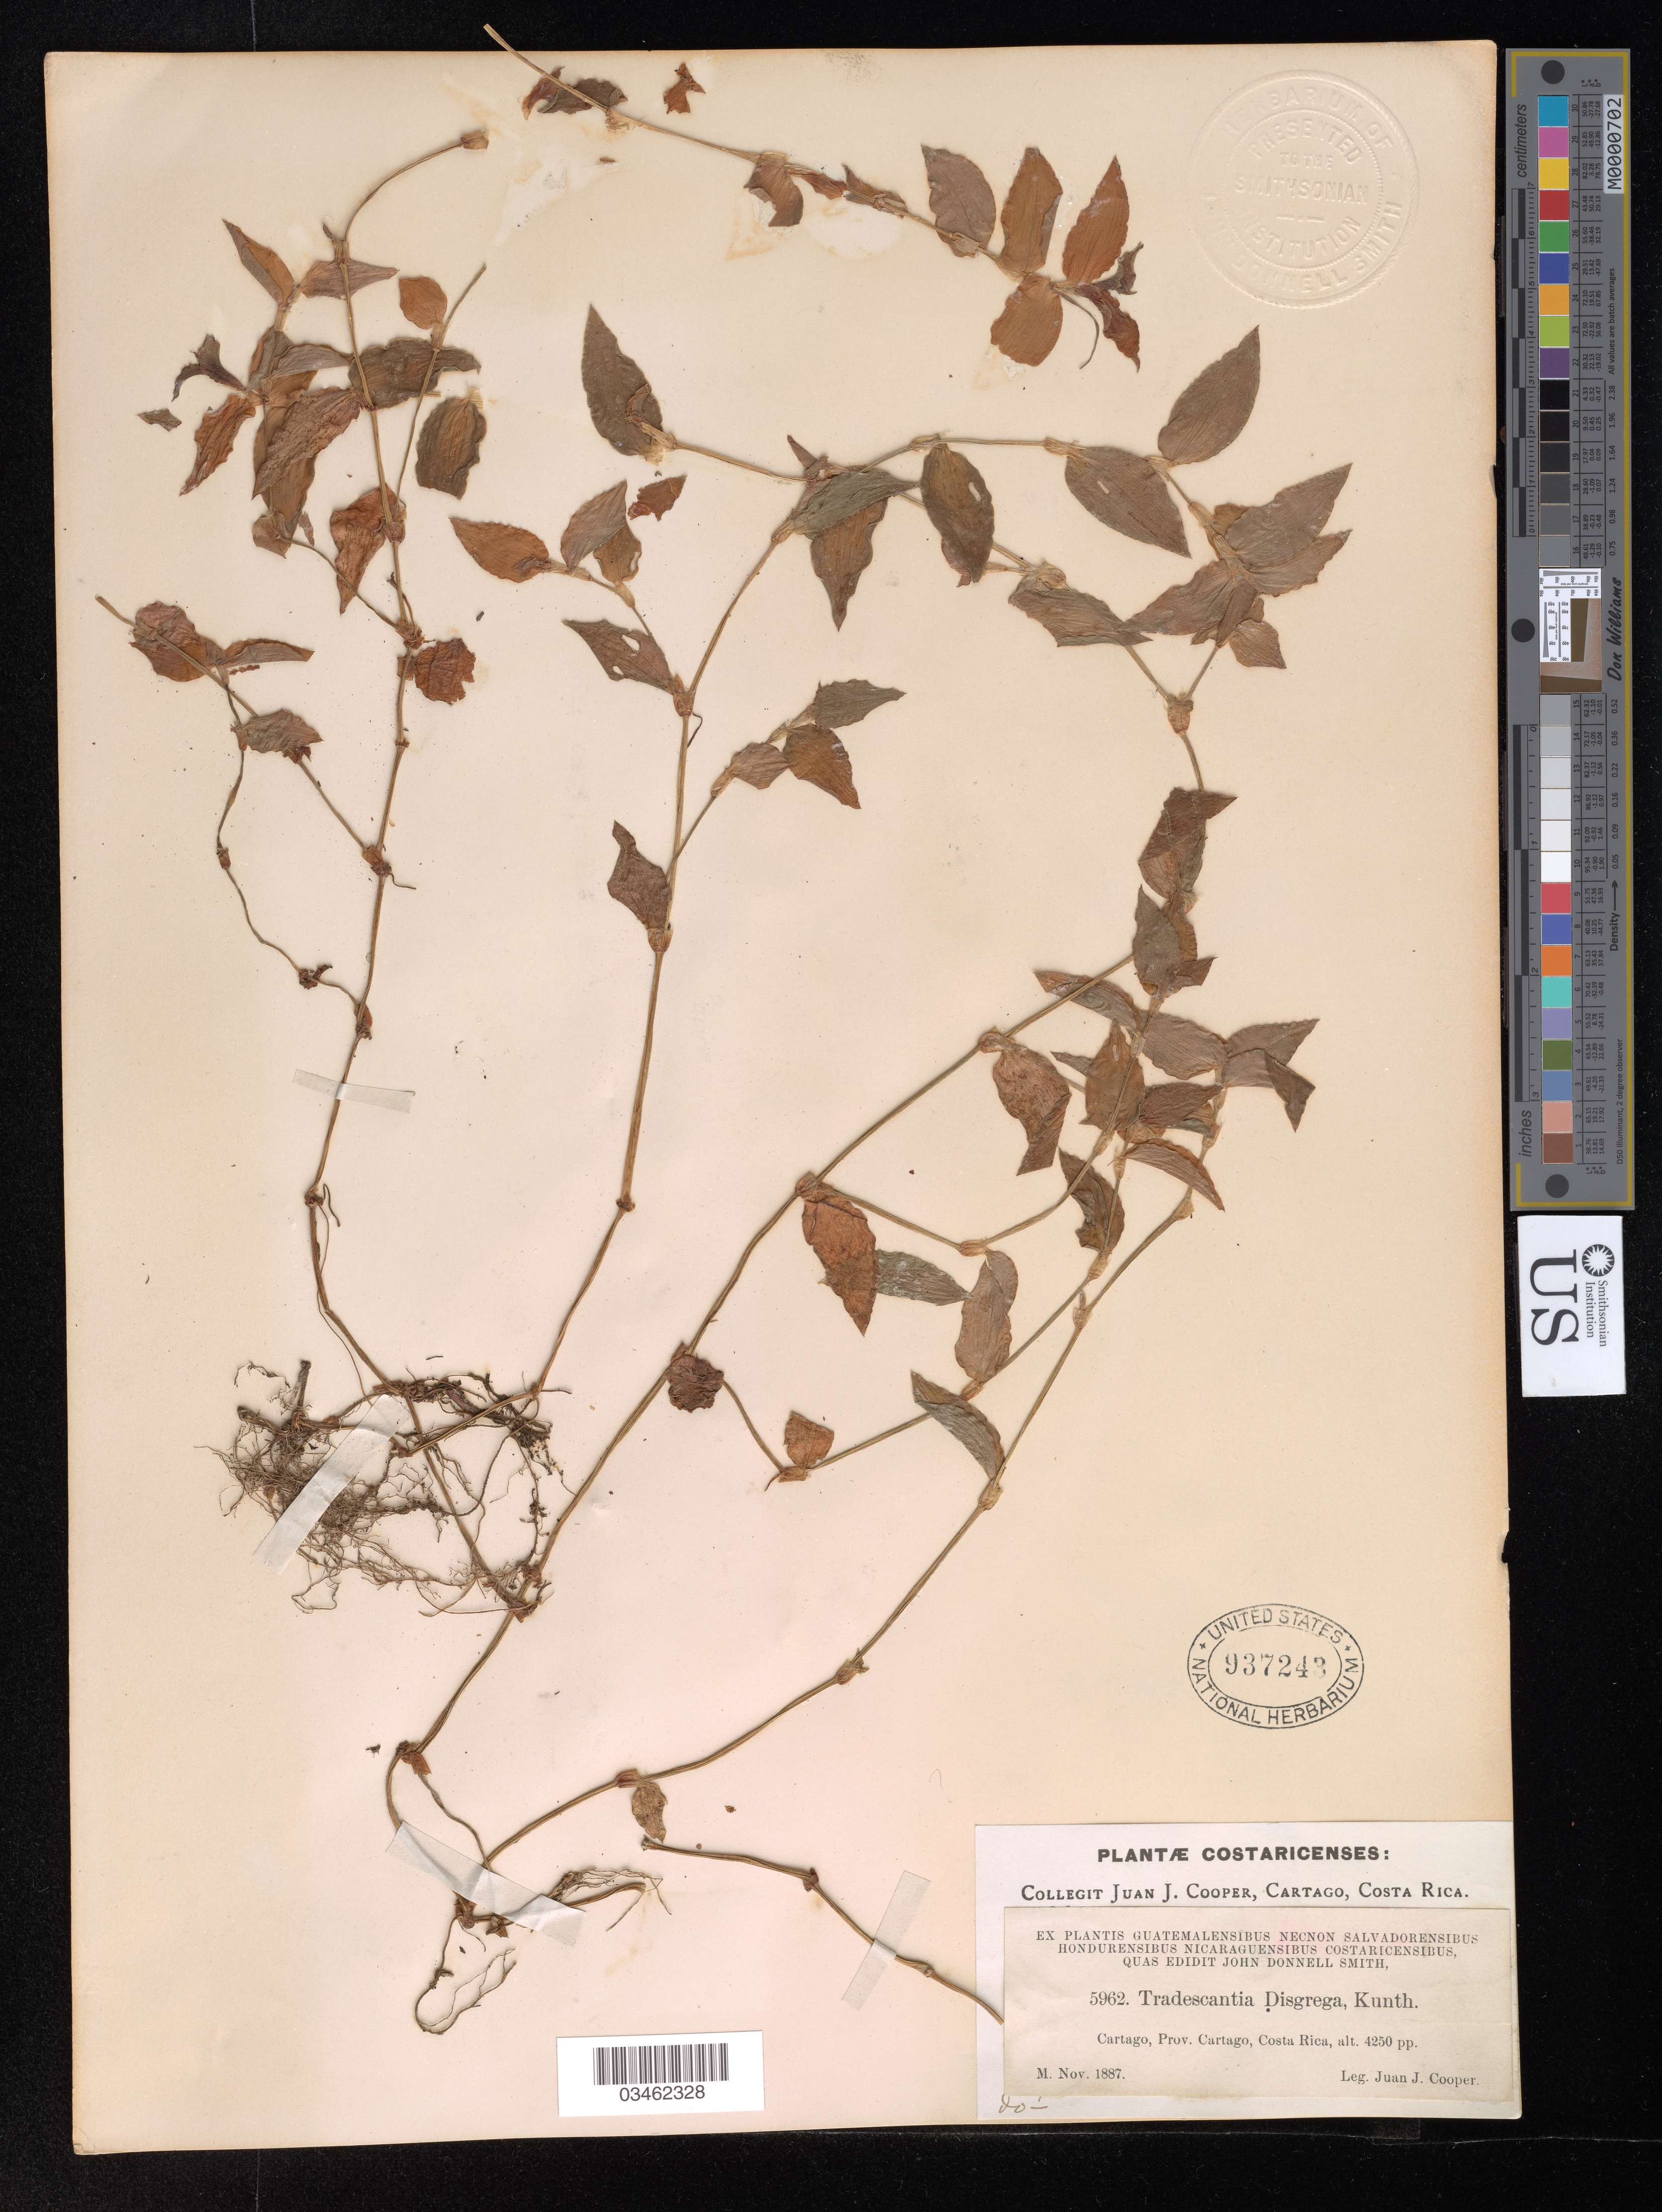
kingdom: Plantae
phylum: Tracheophyta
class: Liliopsida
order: Commelinales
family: Commelinaceae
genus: Tradescantia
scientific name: Tradescantia disgrega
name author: Kunth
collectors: J. J. Cooper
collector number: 5962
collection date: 1887-11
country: Costa Rica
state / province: Cartago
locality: Prov. Cartago.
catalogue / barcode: US 937243